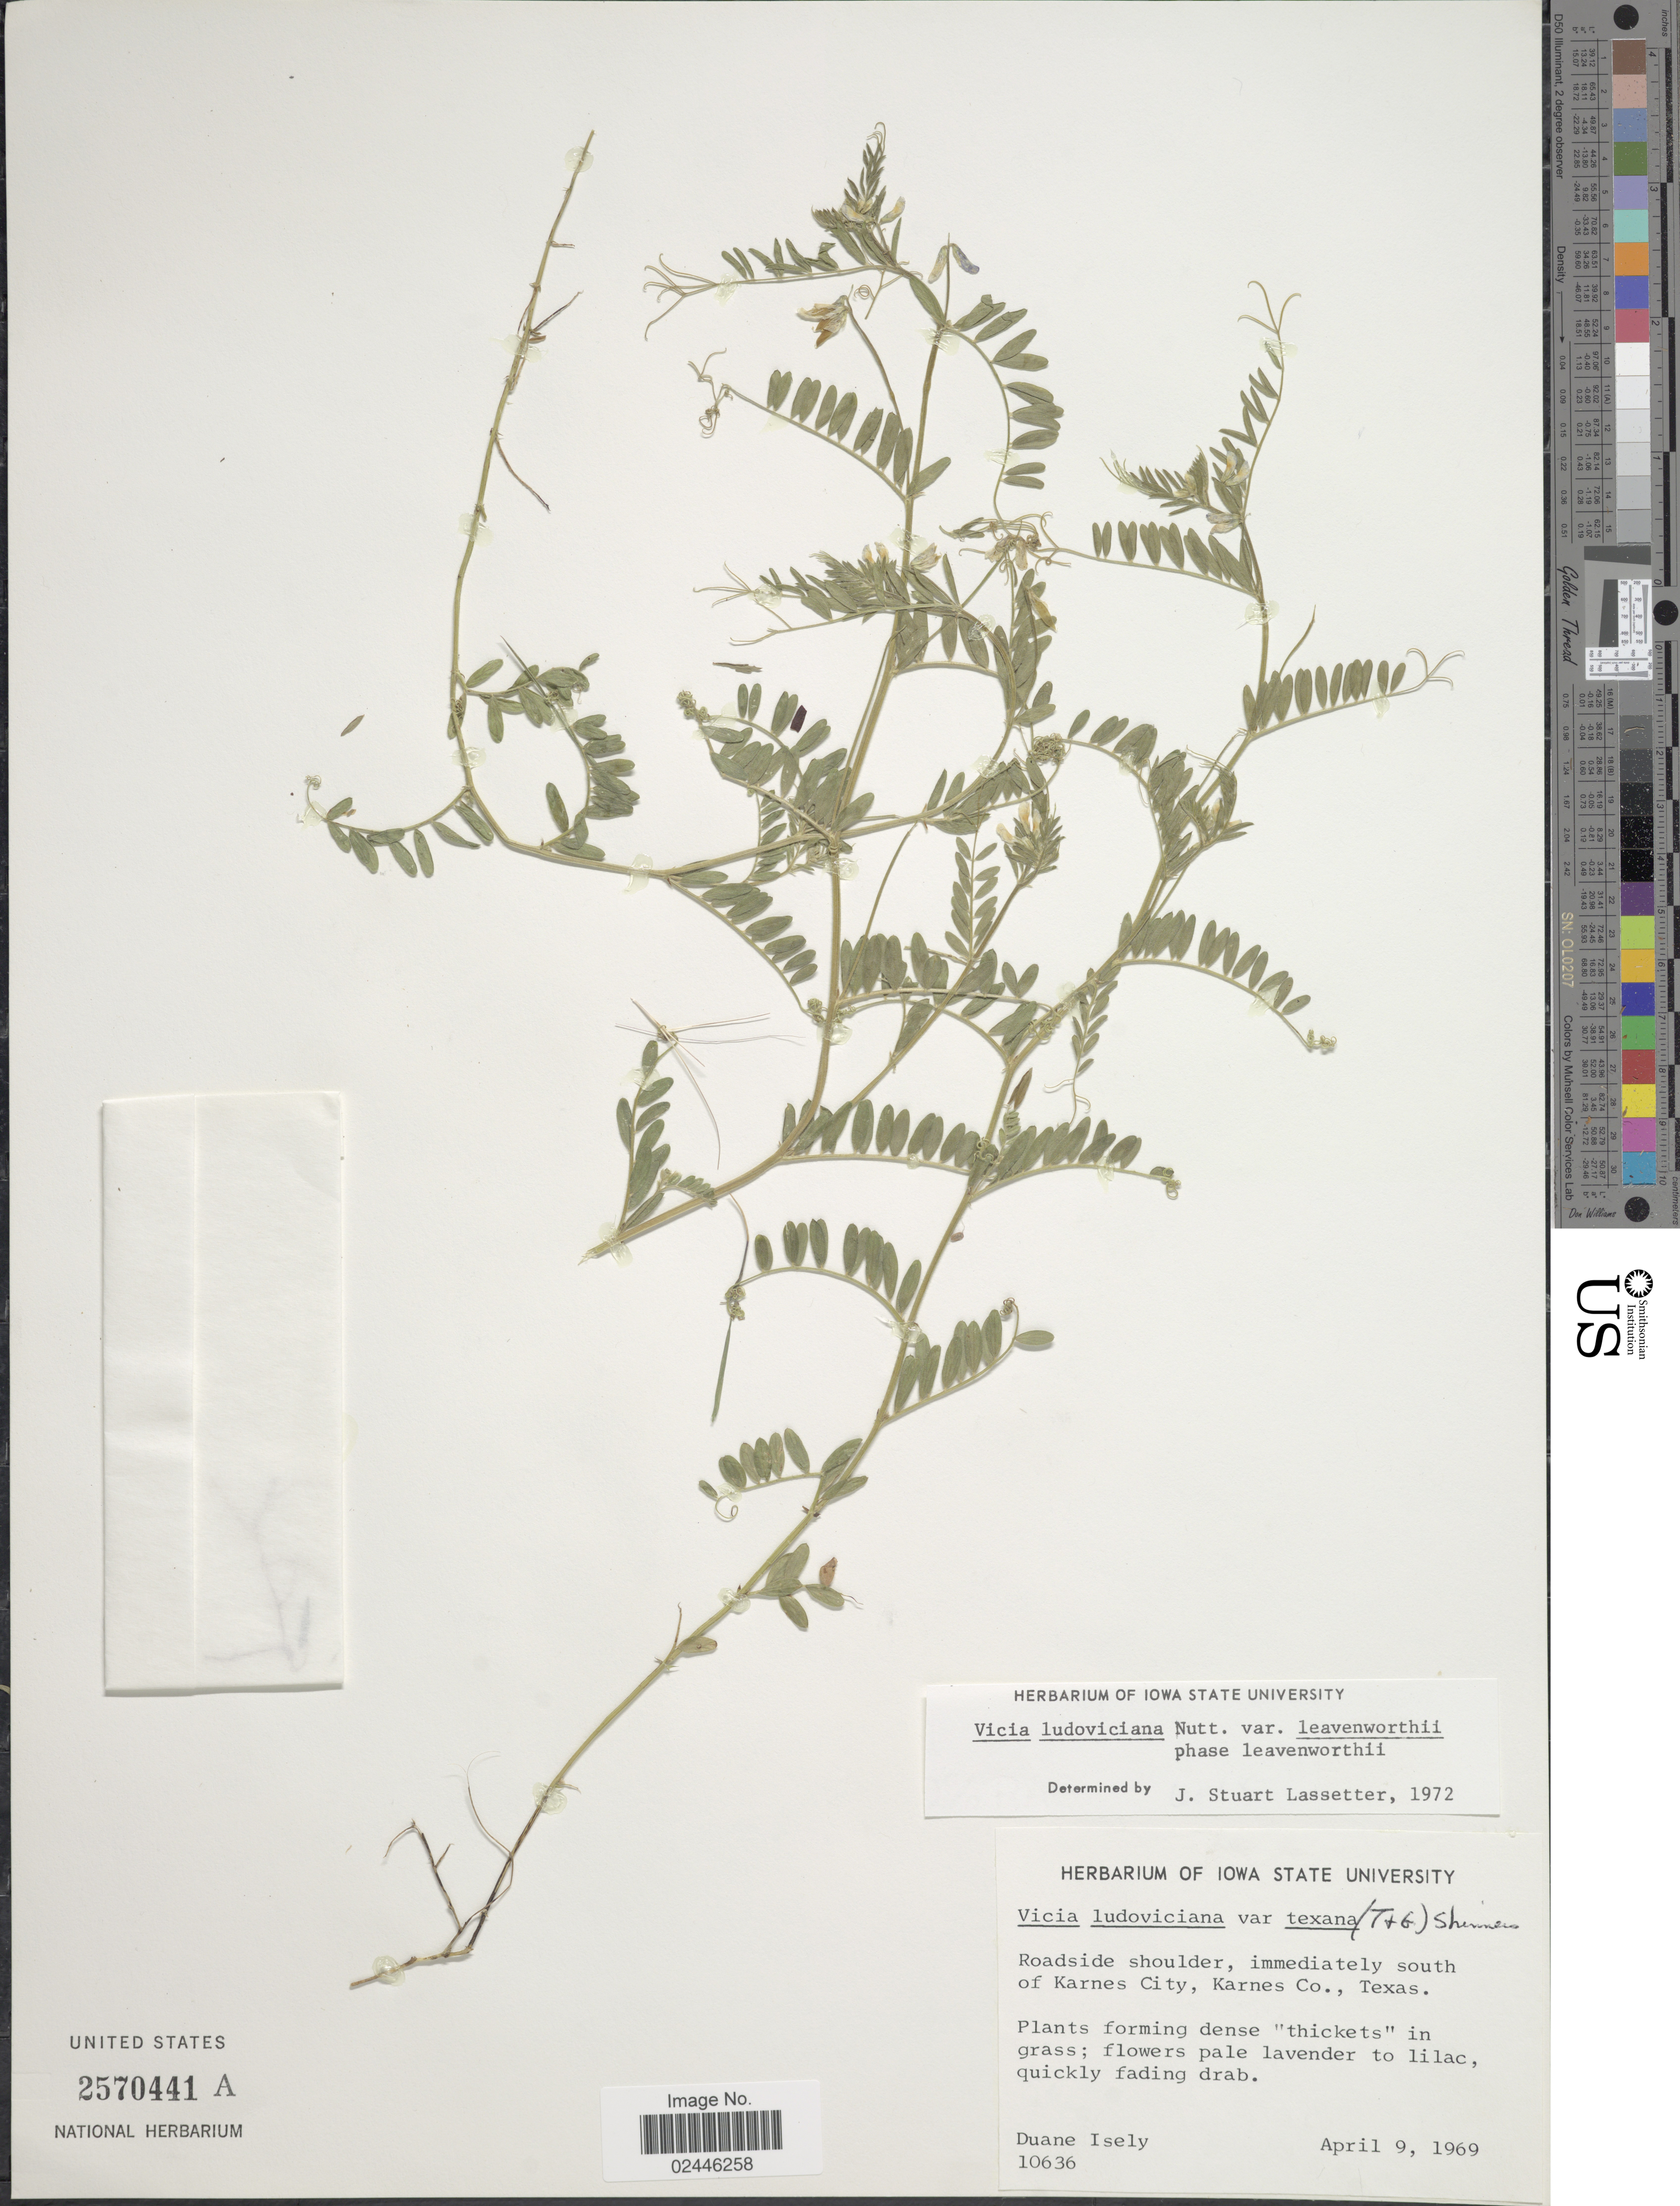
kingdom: Plantae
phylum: Tracheophyta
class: Magnoliopsida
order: Fabales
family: Fabaceae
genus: Vicia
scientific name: Vicia ludoviciana var. leavenworthii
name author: (Torr. & A. Gray) Broich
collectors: D. Isely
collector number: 10636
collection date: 1969-04-09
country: United States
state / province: Texas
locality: Roadside shoulder, immediately south of Karnes City, Karnes Co.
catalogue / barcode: US 2570441A